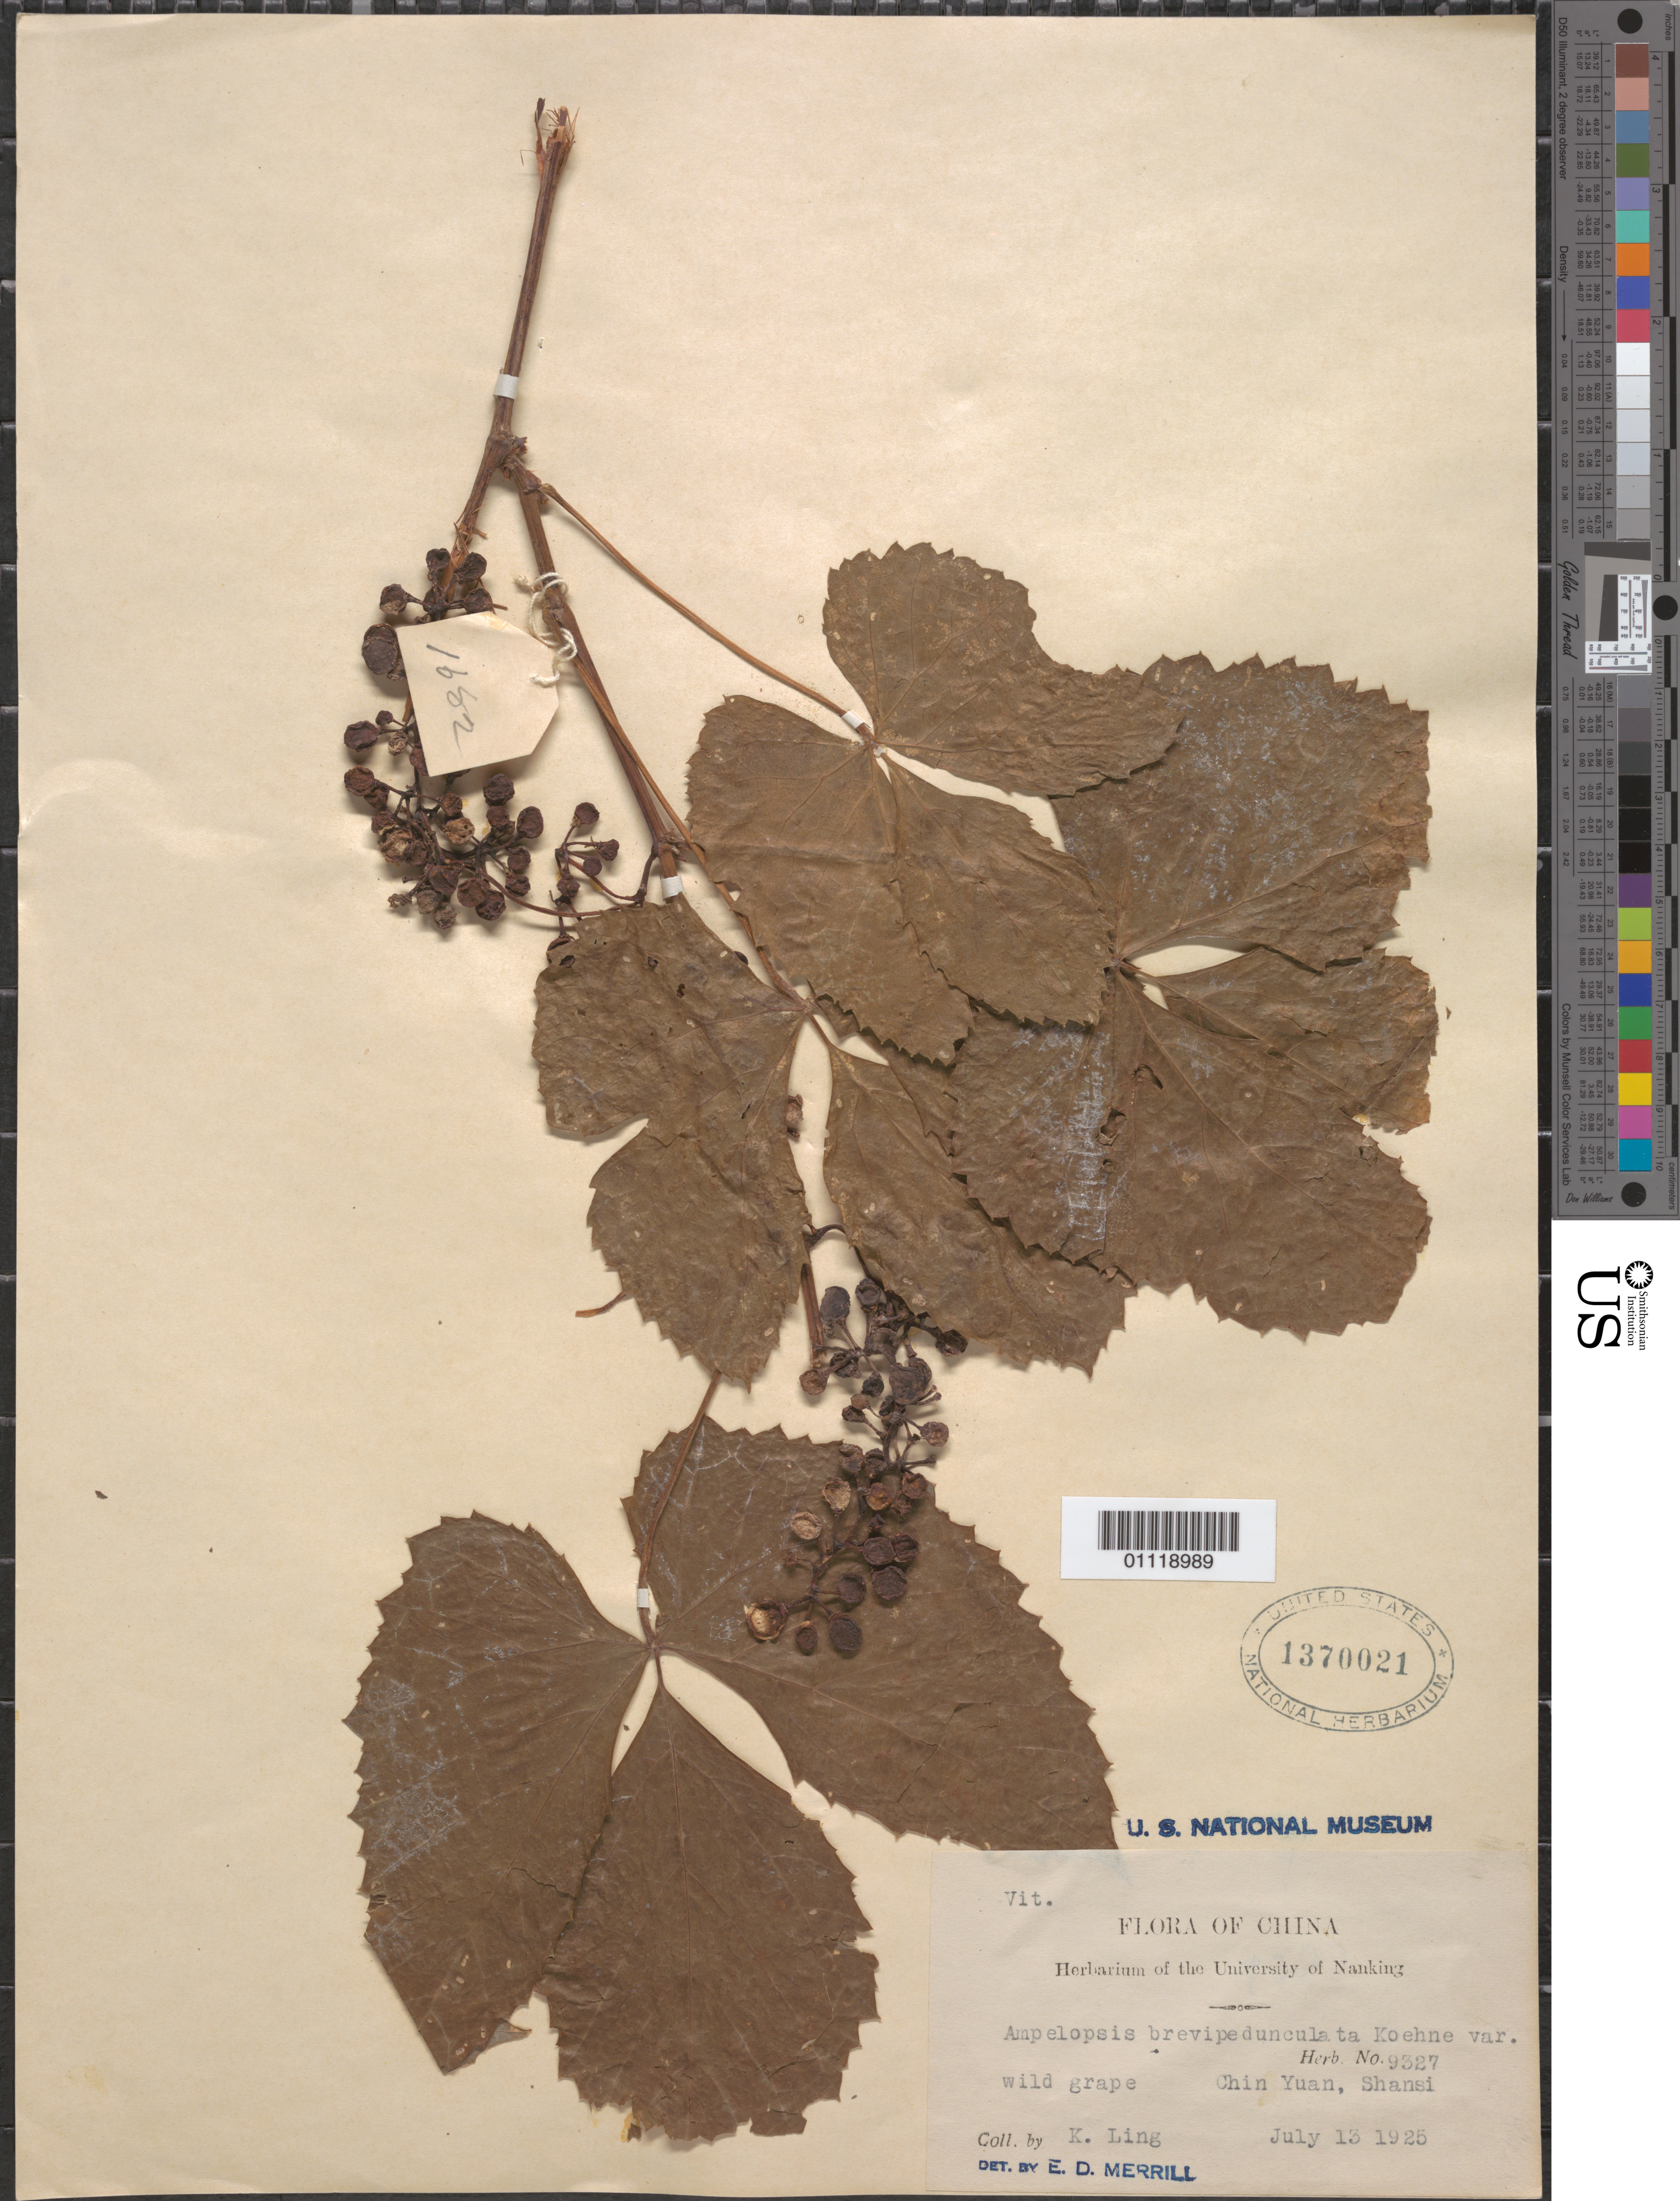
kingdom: Plantae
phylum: Tracheophyta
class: Magnoliopsida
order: Vitales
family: Vitaceae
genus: Ampelopsis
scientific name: Ampelopsis brevipedunculata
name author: (Maxim.) Trautv.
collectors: K. Ling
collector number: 9327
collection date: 1925-07-13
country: China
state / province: Shanxi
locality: Chin Yuan.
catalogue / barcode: US 1370021